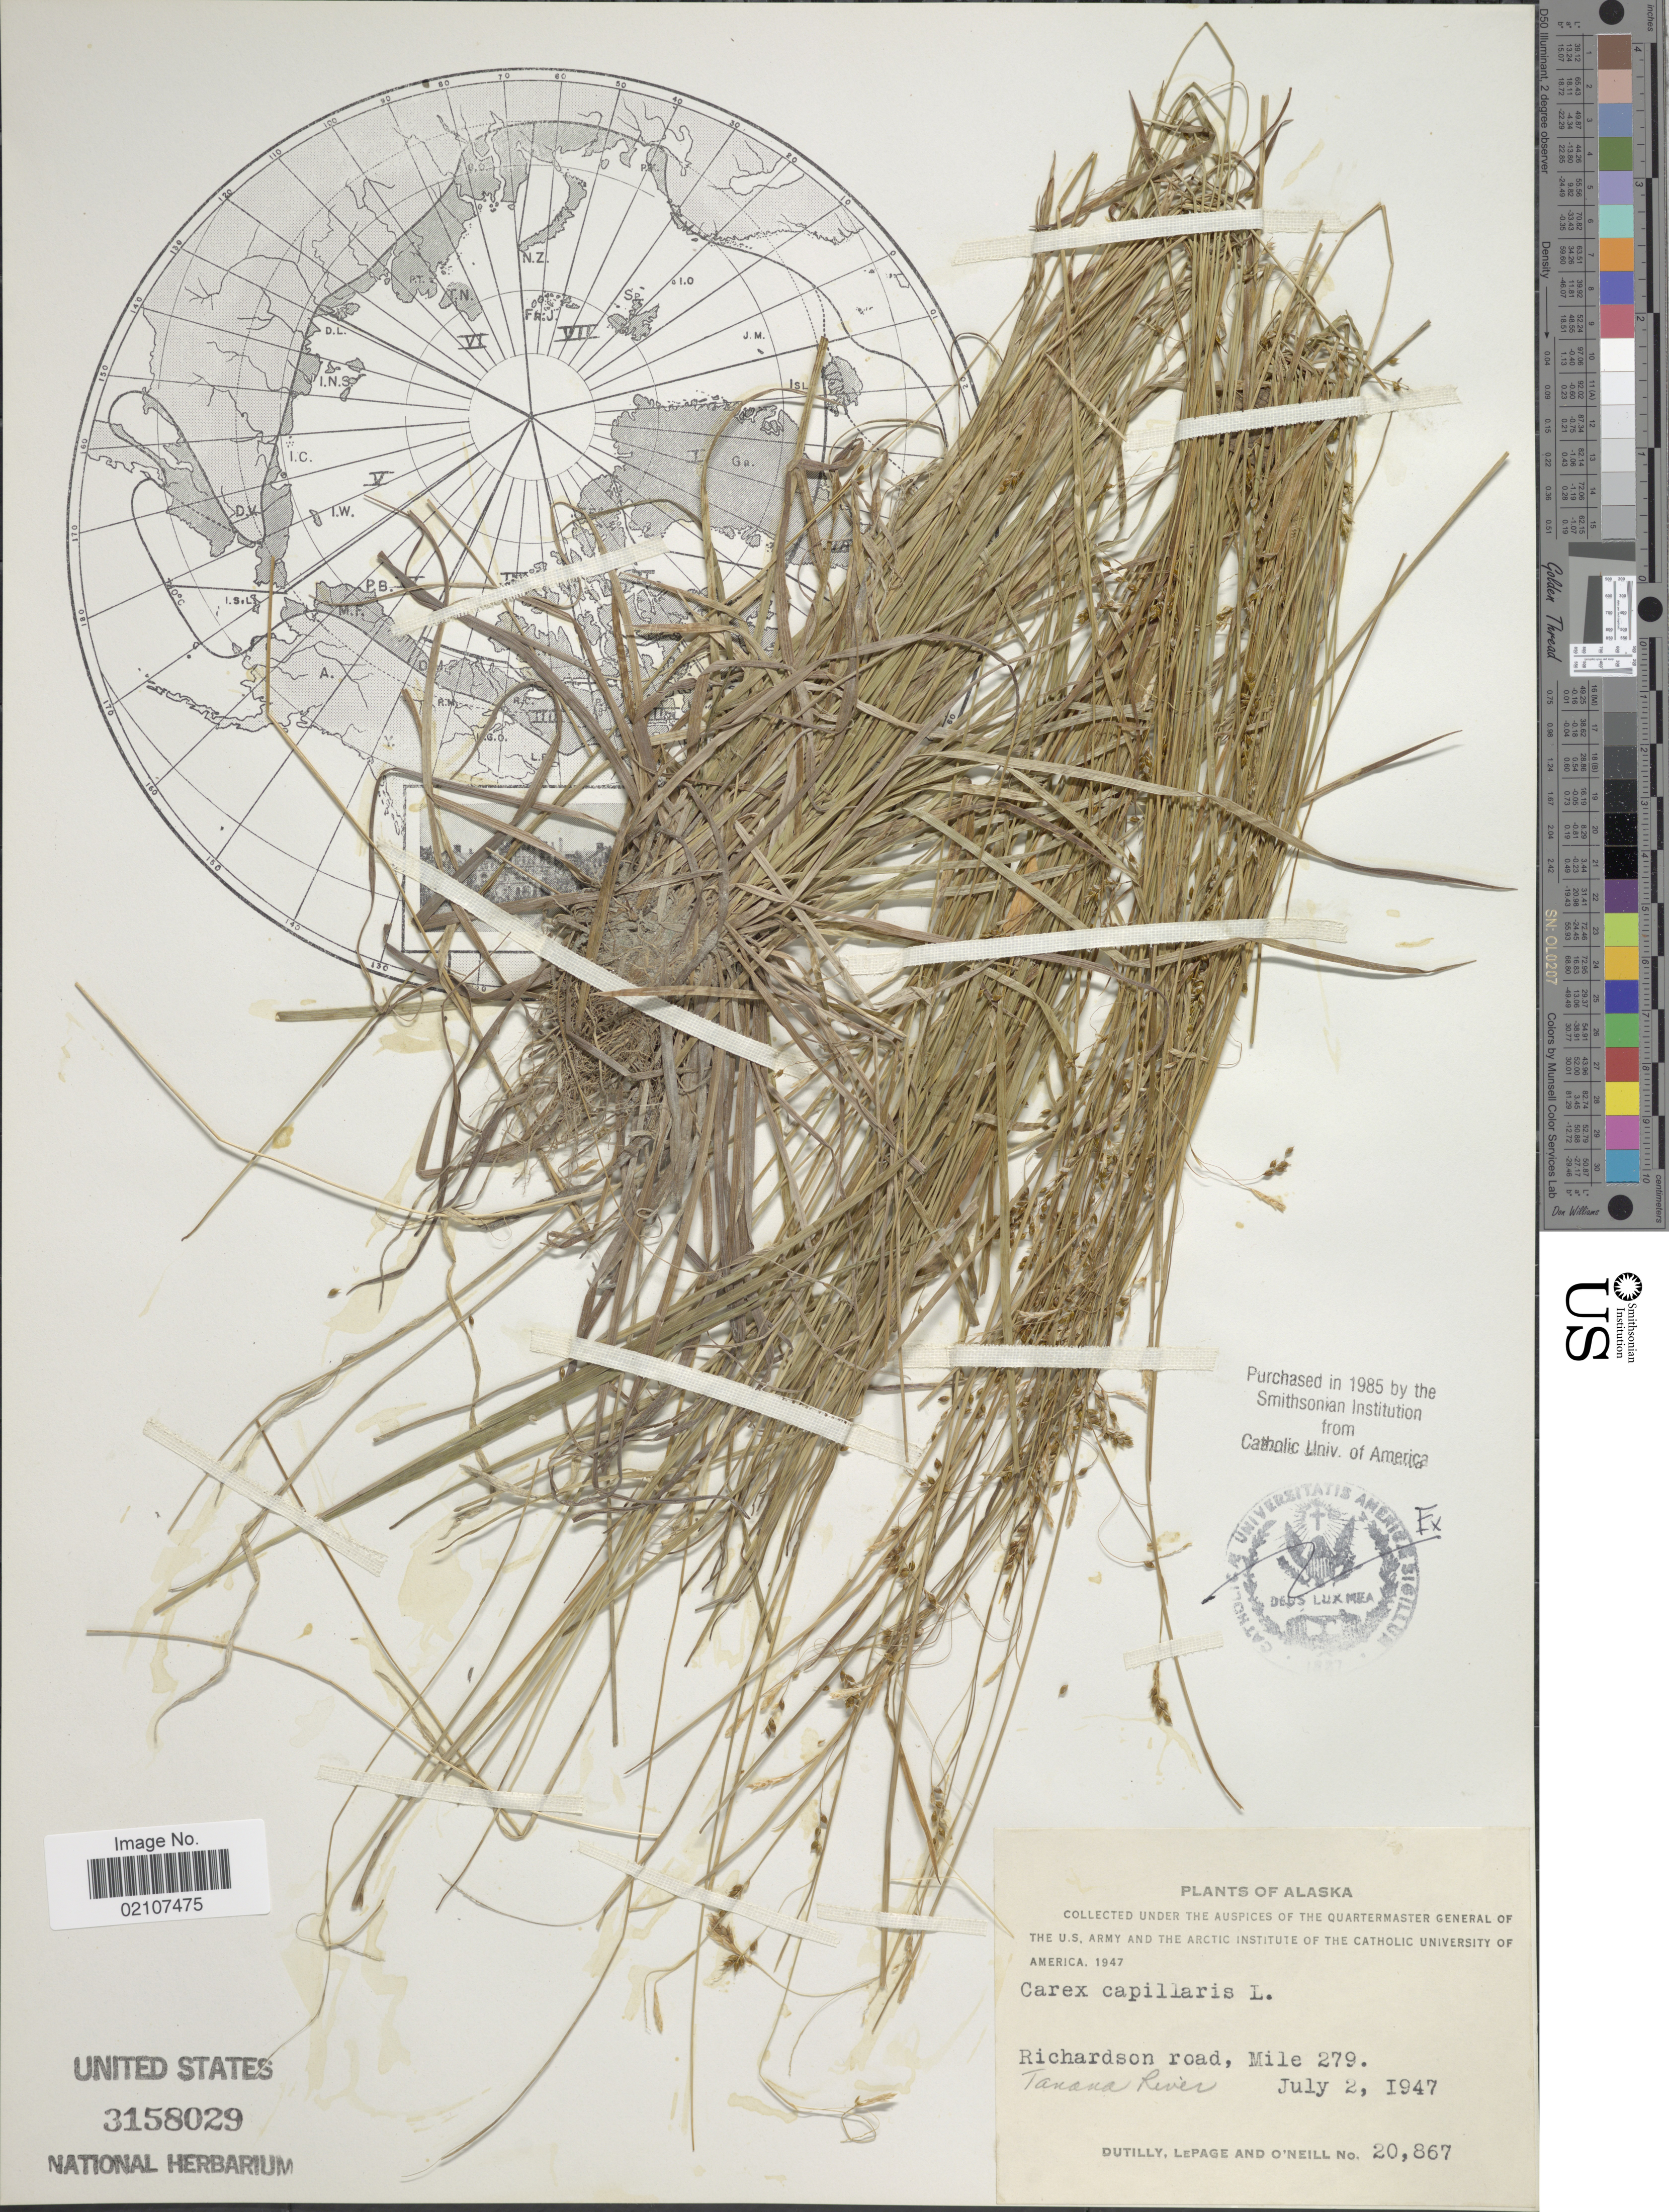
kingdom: Plantae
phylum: Tracheophyta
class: Liliopsida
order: Poales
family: Cyperaceae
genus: Carex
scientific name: Carex capillaris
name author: L.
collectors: -. Dutilly, -. LePage & O' Neill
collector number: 20867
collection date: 1947-07-02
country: United States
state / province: Alaska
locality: Richardson road, Mile 279, Tarana River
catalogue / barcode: US 3158029